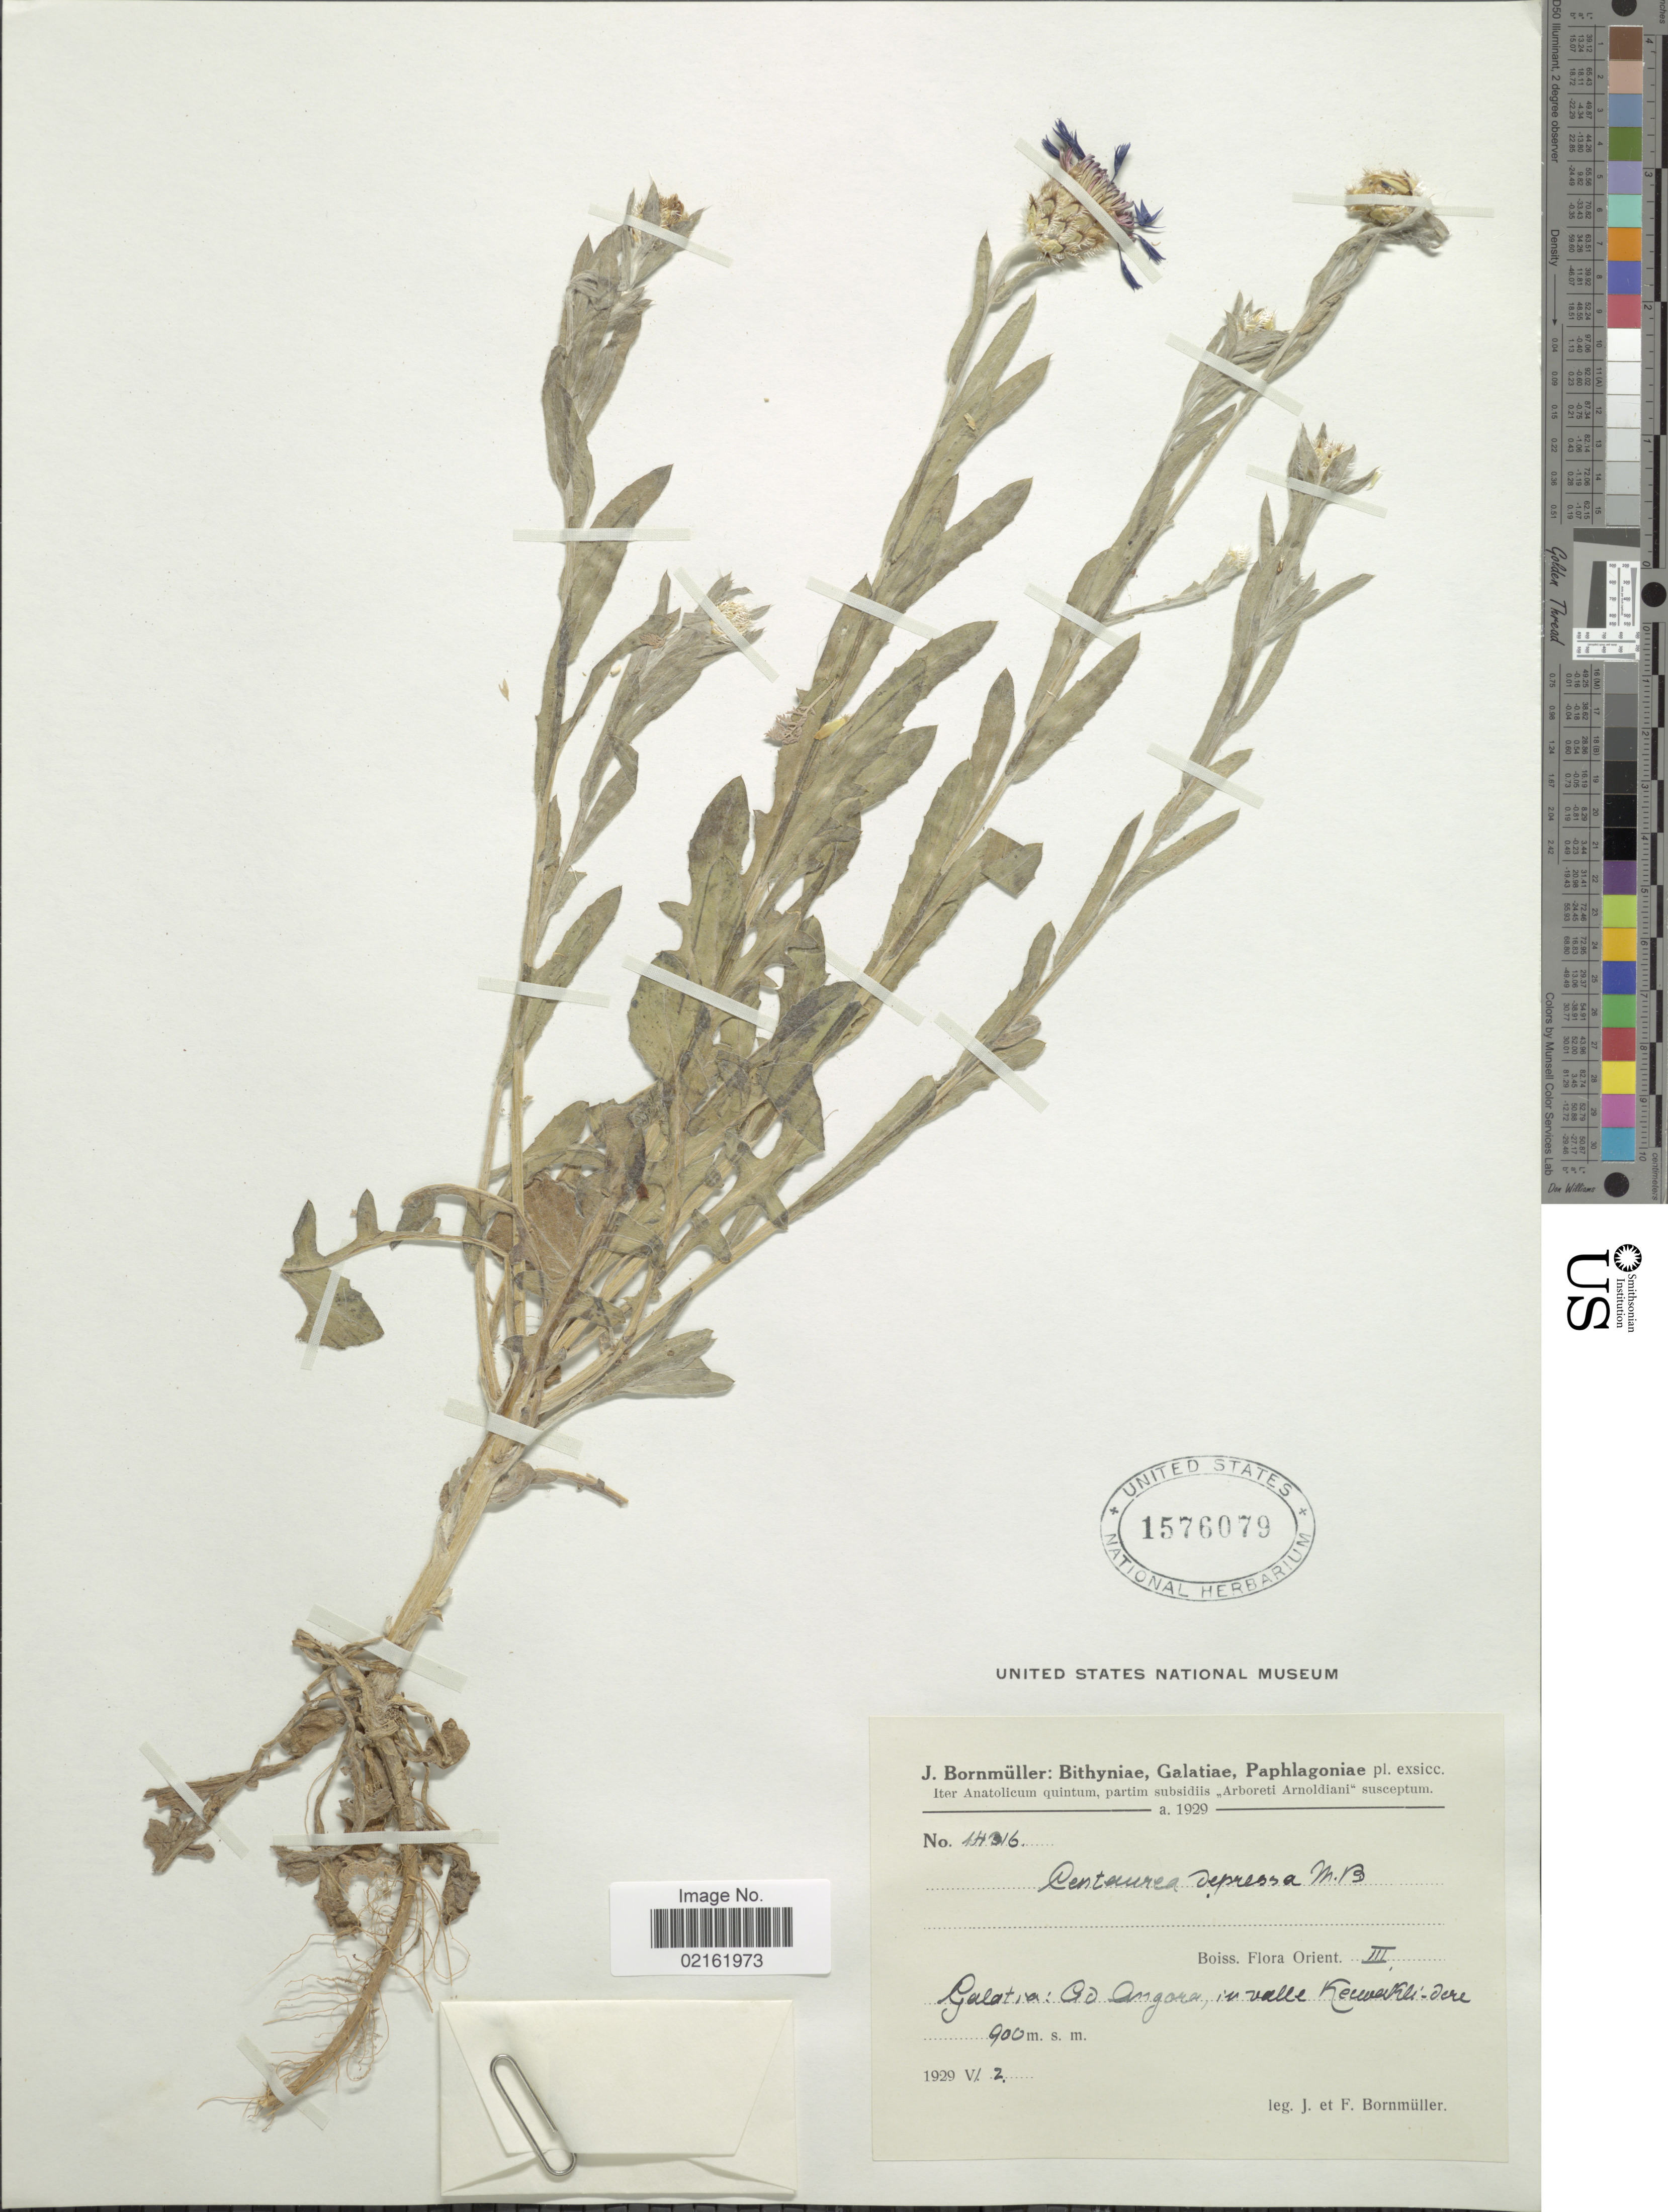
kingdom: Plantae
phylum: Tracheophyta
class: Magnoliopsida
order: Asterales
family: Asteraceae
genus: Centaurea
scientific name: Centaurea depressa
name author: M. Bieb.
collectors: J. Bornmüller & F. Bornmüller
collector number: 14316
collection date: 1929-05-02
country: Turkey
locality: Galativa: Co Angora,in valle, [illegible text]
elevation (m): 900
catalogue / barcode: US 1576079